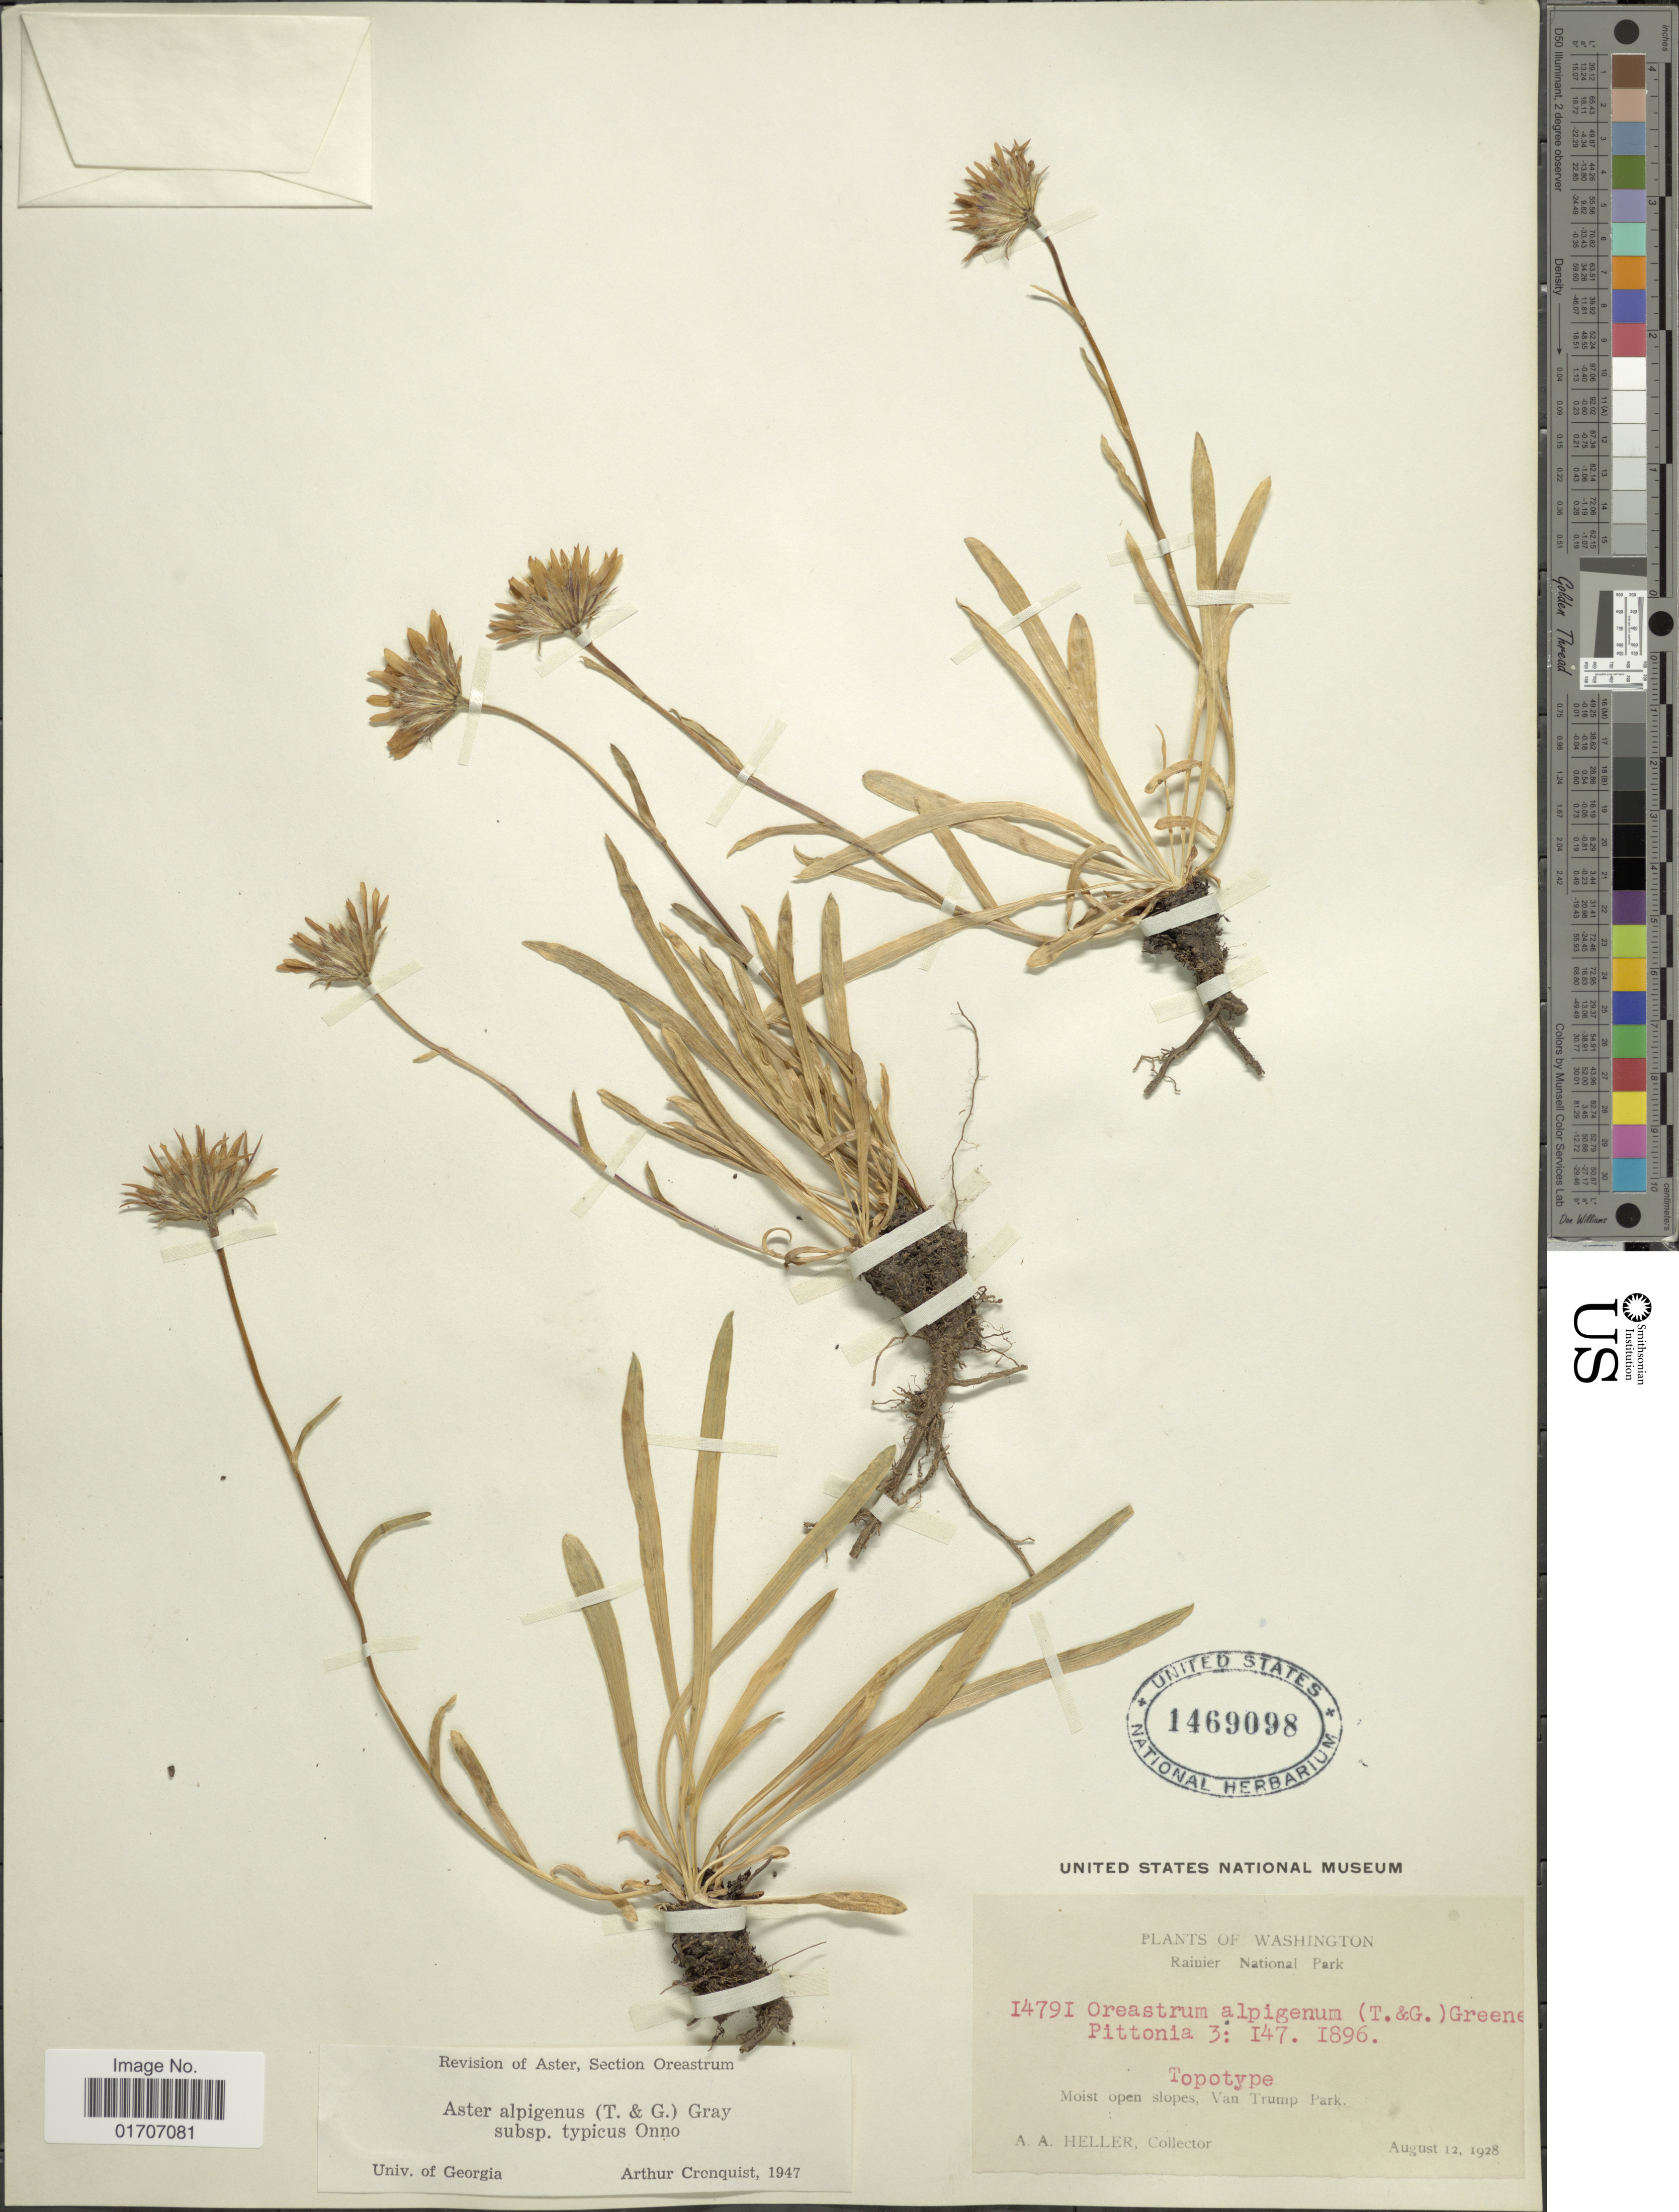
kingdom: Plantae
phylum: Tracheophyta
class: Magnoliopsida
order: Asterales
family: Asteraceae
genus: Oreostemma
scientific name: Oreostemma alpigenum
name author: (Torr. & A. Gray) Greene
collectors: A. A. Heller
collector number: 14791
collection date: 1928-08-12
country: United States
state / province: Washington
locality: Rainier National Park. Moist open slopes, Van Trump Park.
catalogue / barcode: US 1469098